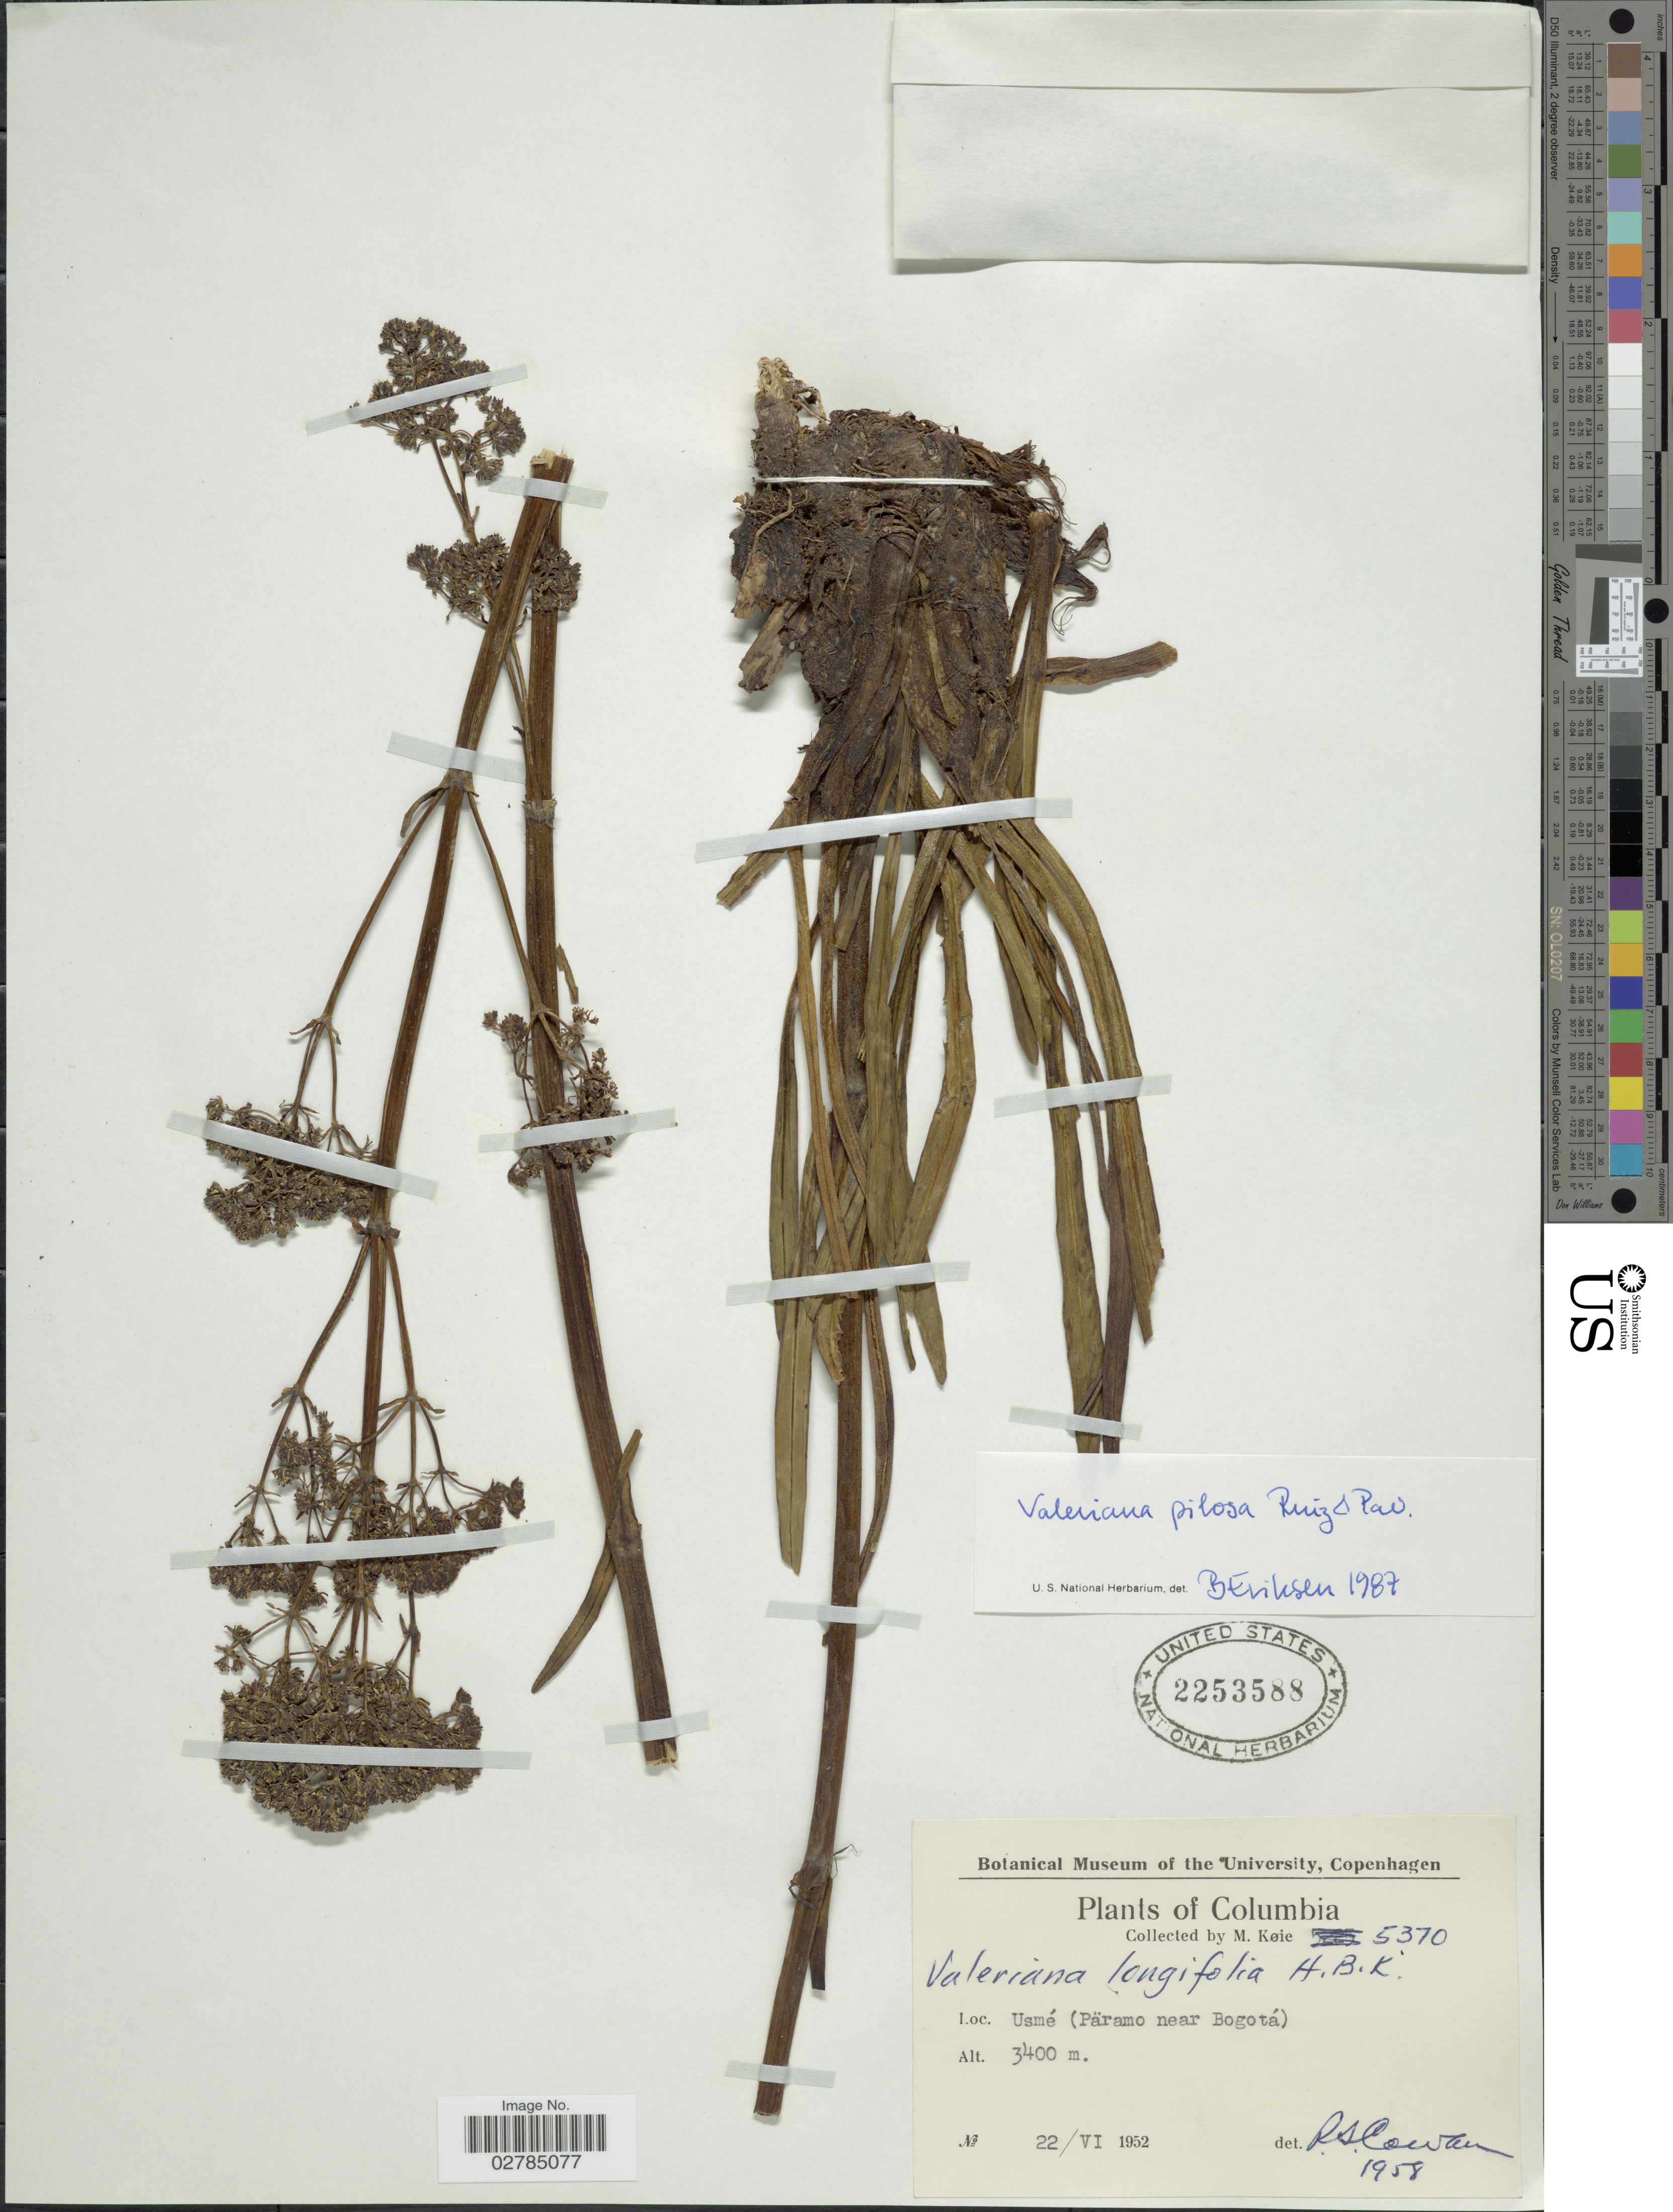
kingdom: Plantae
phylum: Tracheophyta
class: Magnoliopsida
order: Dipsacales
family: Caprifoliaceae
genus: Valeriana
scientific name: Valeriana pilosa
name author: Ruiz & Pav.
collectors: M. Köie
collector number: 5310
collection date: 1952-06-22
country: Colombia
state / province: Bogota D.C.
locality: Usmé (Päramo near Bogotá)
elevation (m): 3400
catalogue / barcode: US 2253588